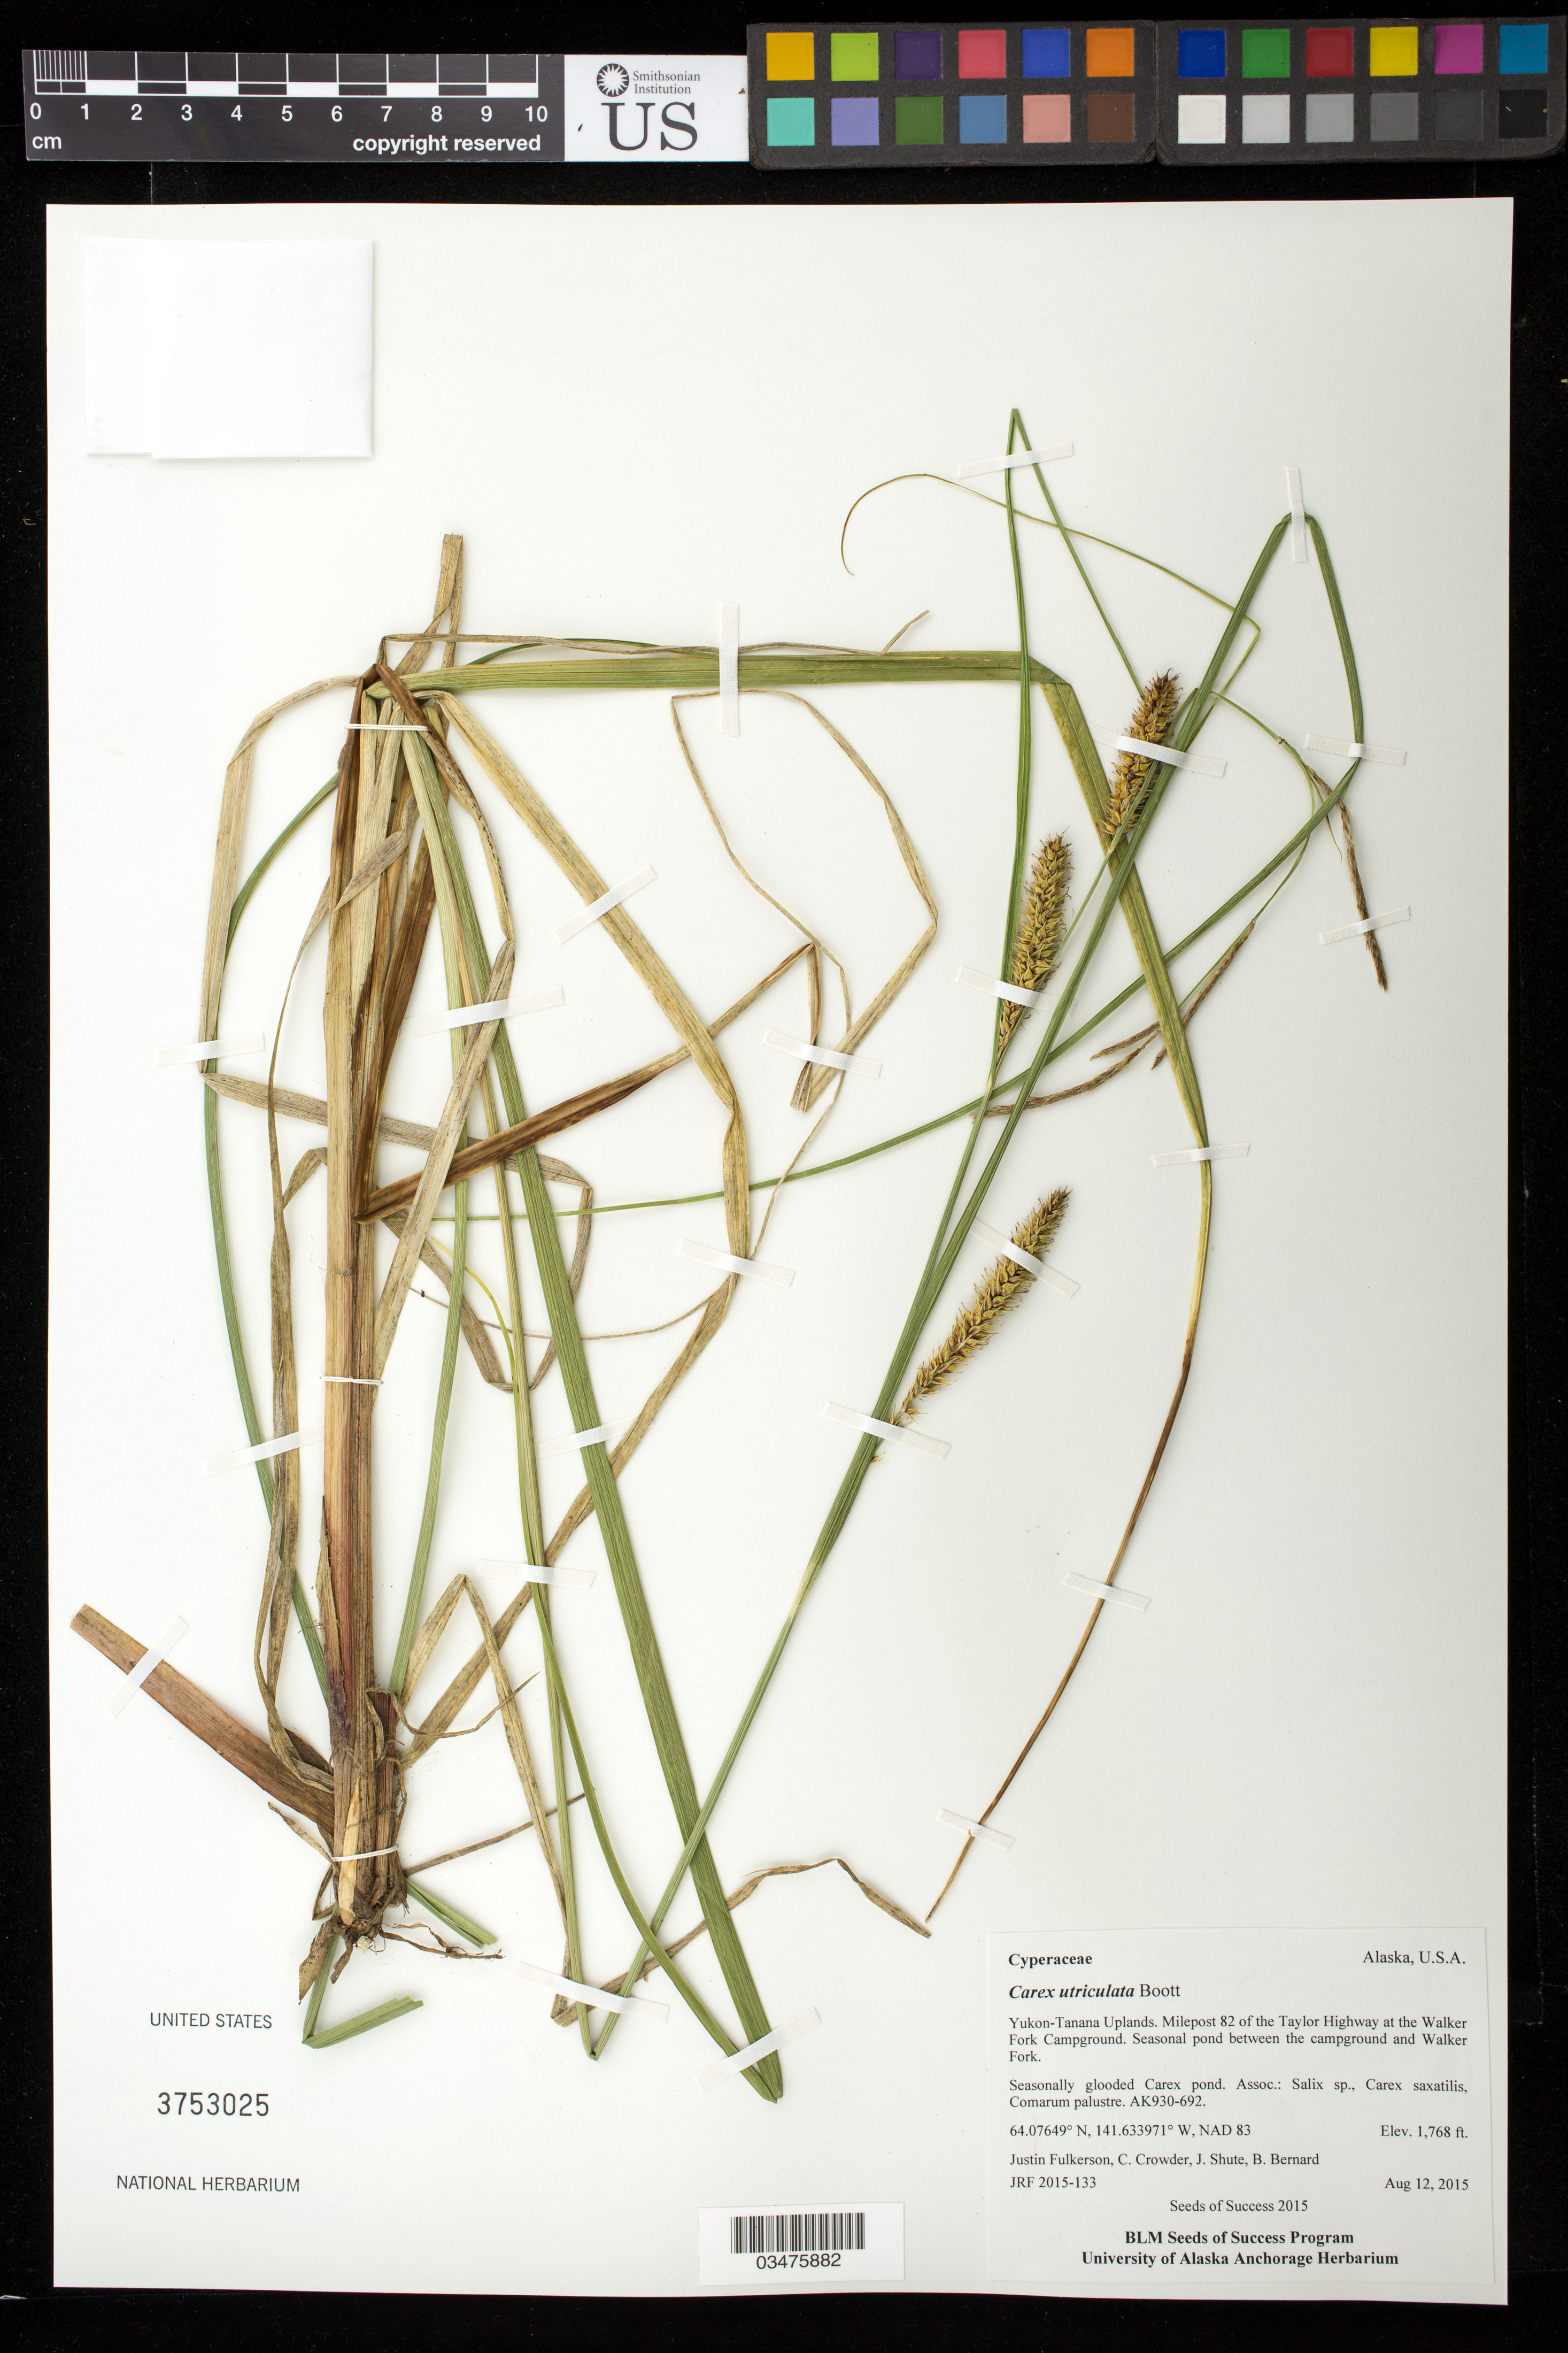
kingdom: Plantae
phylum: Tracheophyta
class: Liliopsida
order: Poales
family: Cyperaceae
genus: Carex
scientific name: Carex utriculata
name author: Boott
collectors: J. Fulkerson, C. Crowder, J. Shute & B. Bernard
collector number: AK930-692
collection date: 2015-08-12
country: United States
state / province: Alaska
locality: Yukon-Tanana Uplands, Milepost 82 of the Taylor Hwy at the Walker Fork Campground.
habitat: Seasonaly flooded Carex pond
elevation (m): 539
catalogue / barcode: US 3753025